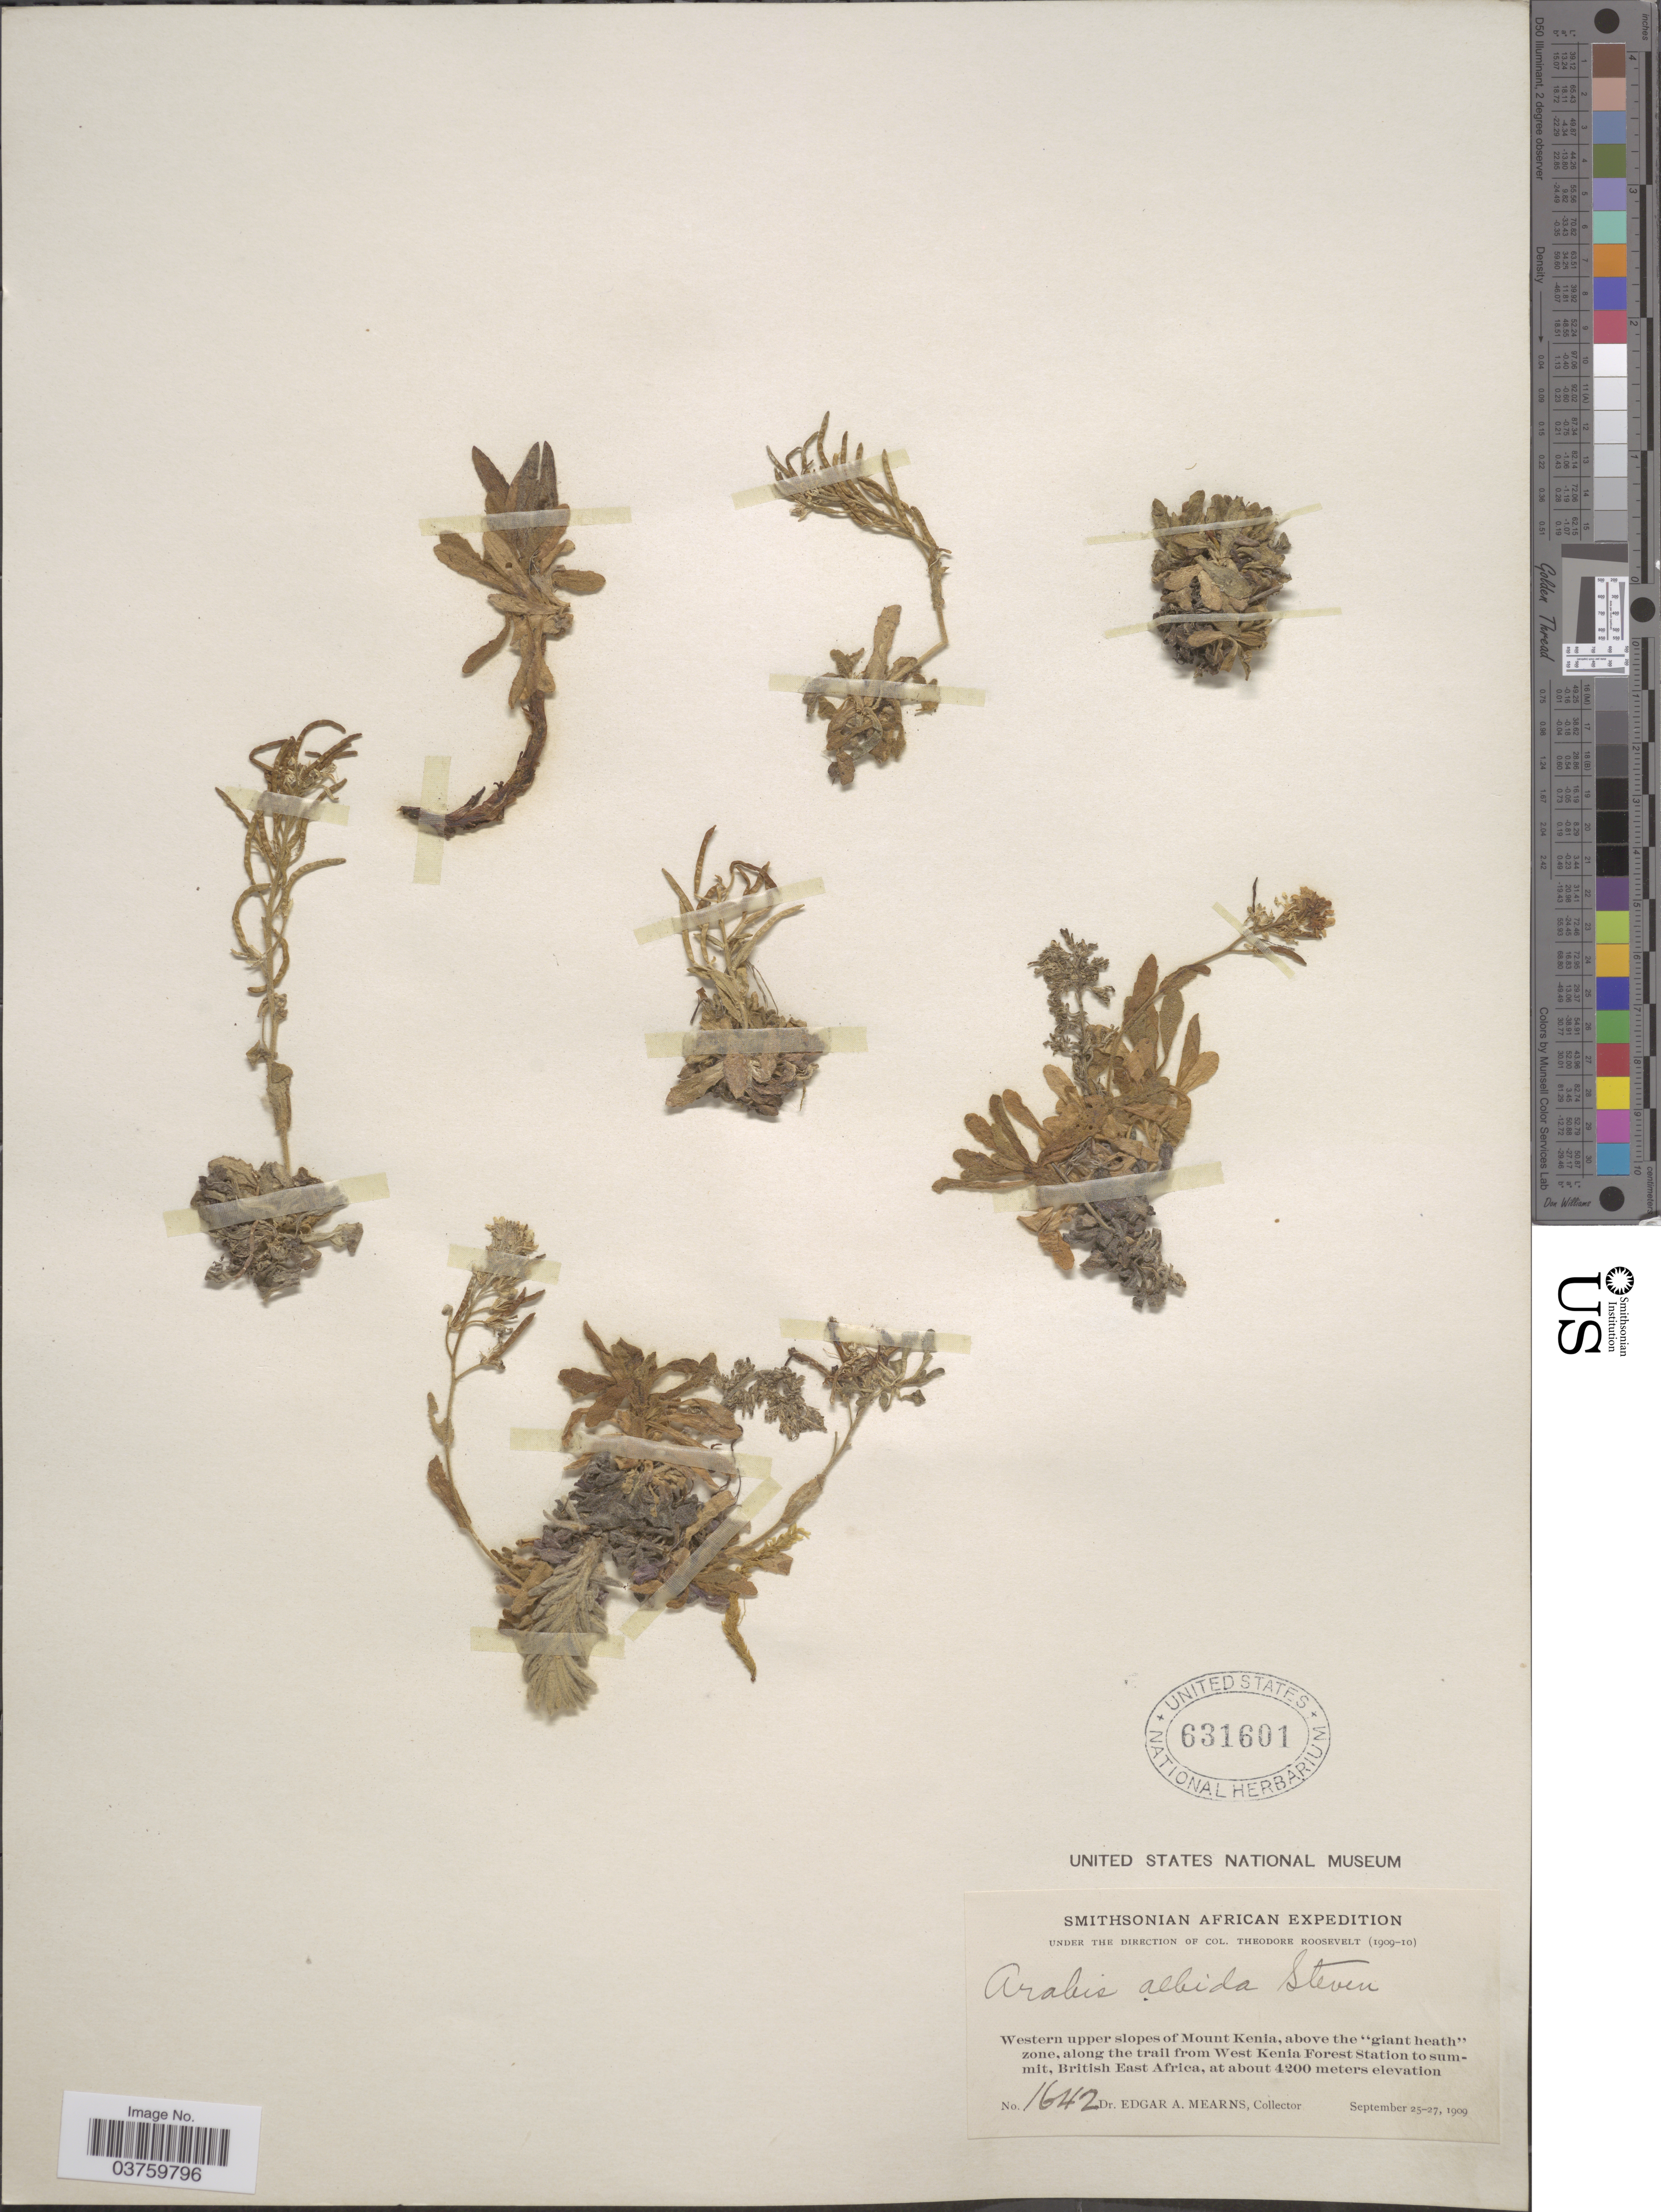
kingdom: Plantae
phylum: Tracheophyta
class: Magnoliopsida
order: Brassicales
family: Brassicaceae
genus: Arabis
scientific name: Arabis albida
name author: Steven ex Fisch.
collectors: E. A. Mearns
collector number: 1642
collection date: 1909-09-25/1909-09-27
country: Kenya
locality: Western upper slopes of Mount Kenia, above the "giant heath" zone, along the trail from West Kenia Forest Station to summit, British East Africa.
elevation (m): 4200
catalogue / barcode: US 631601